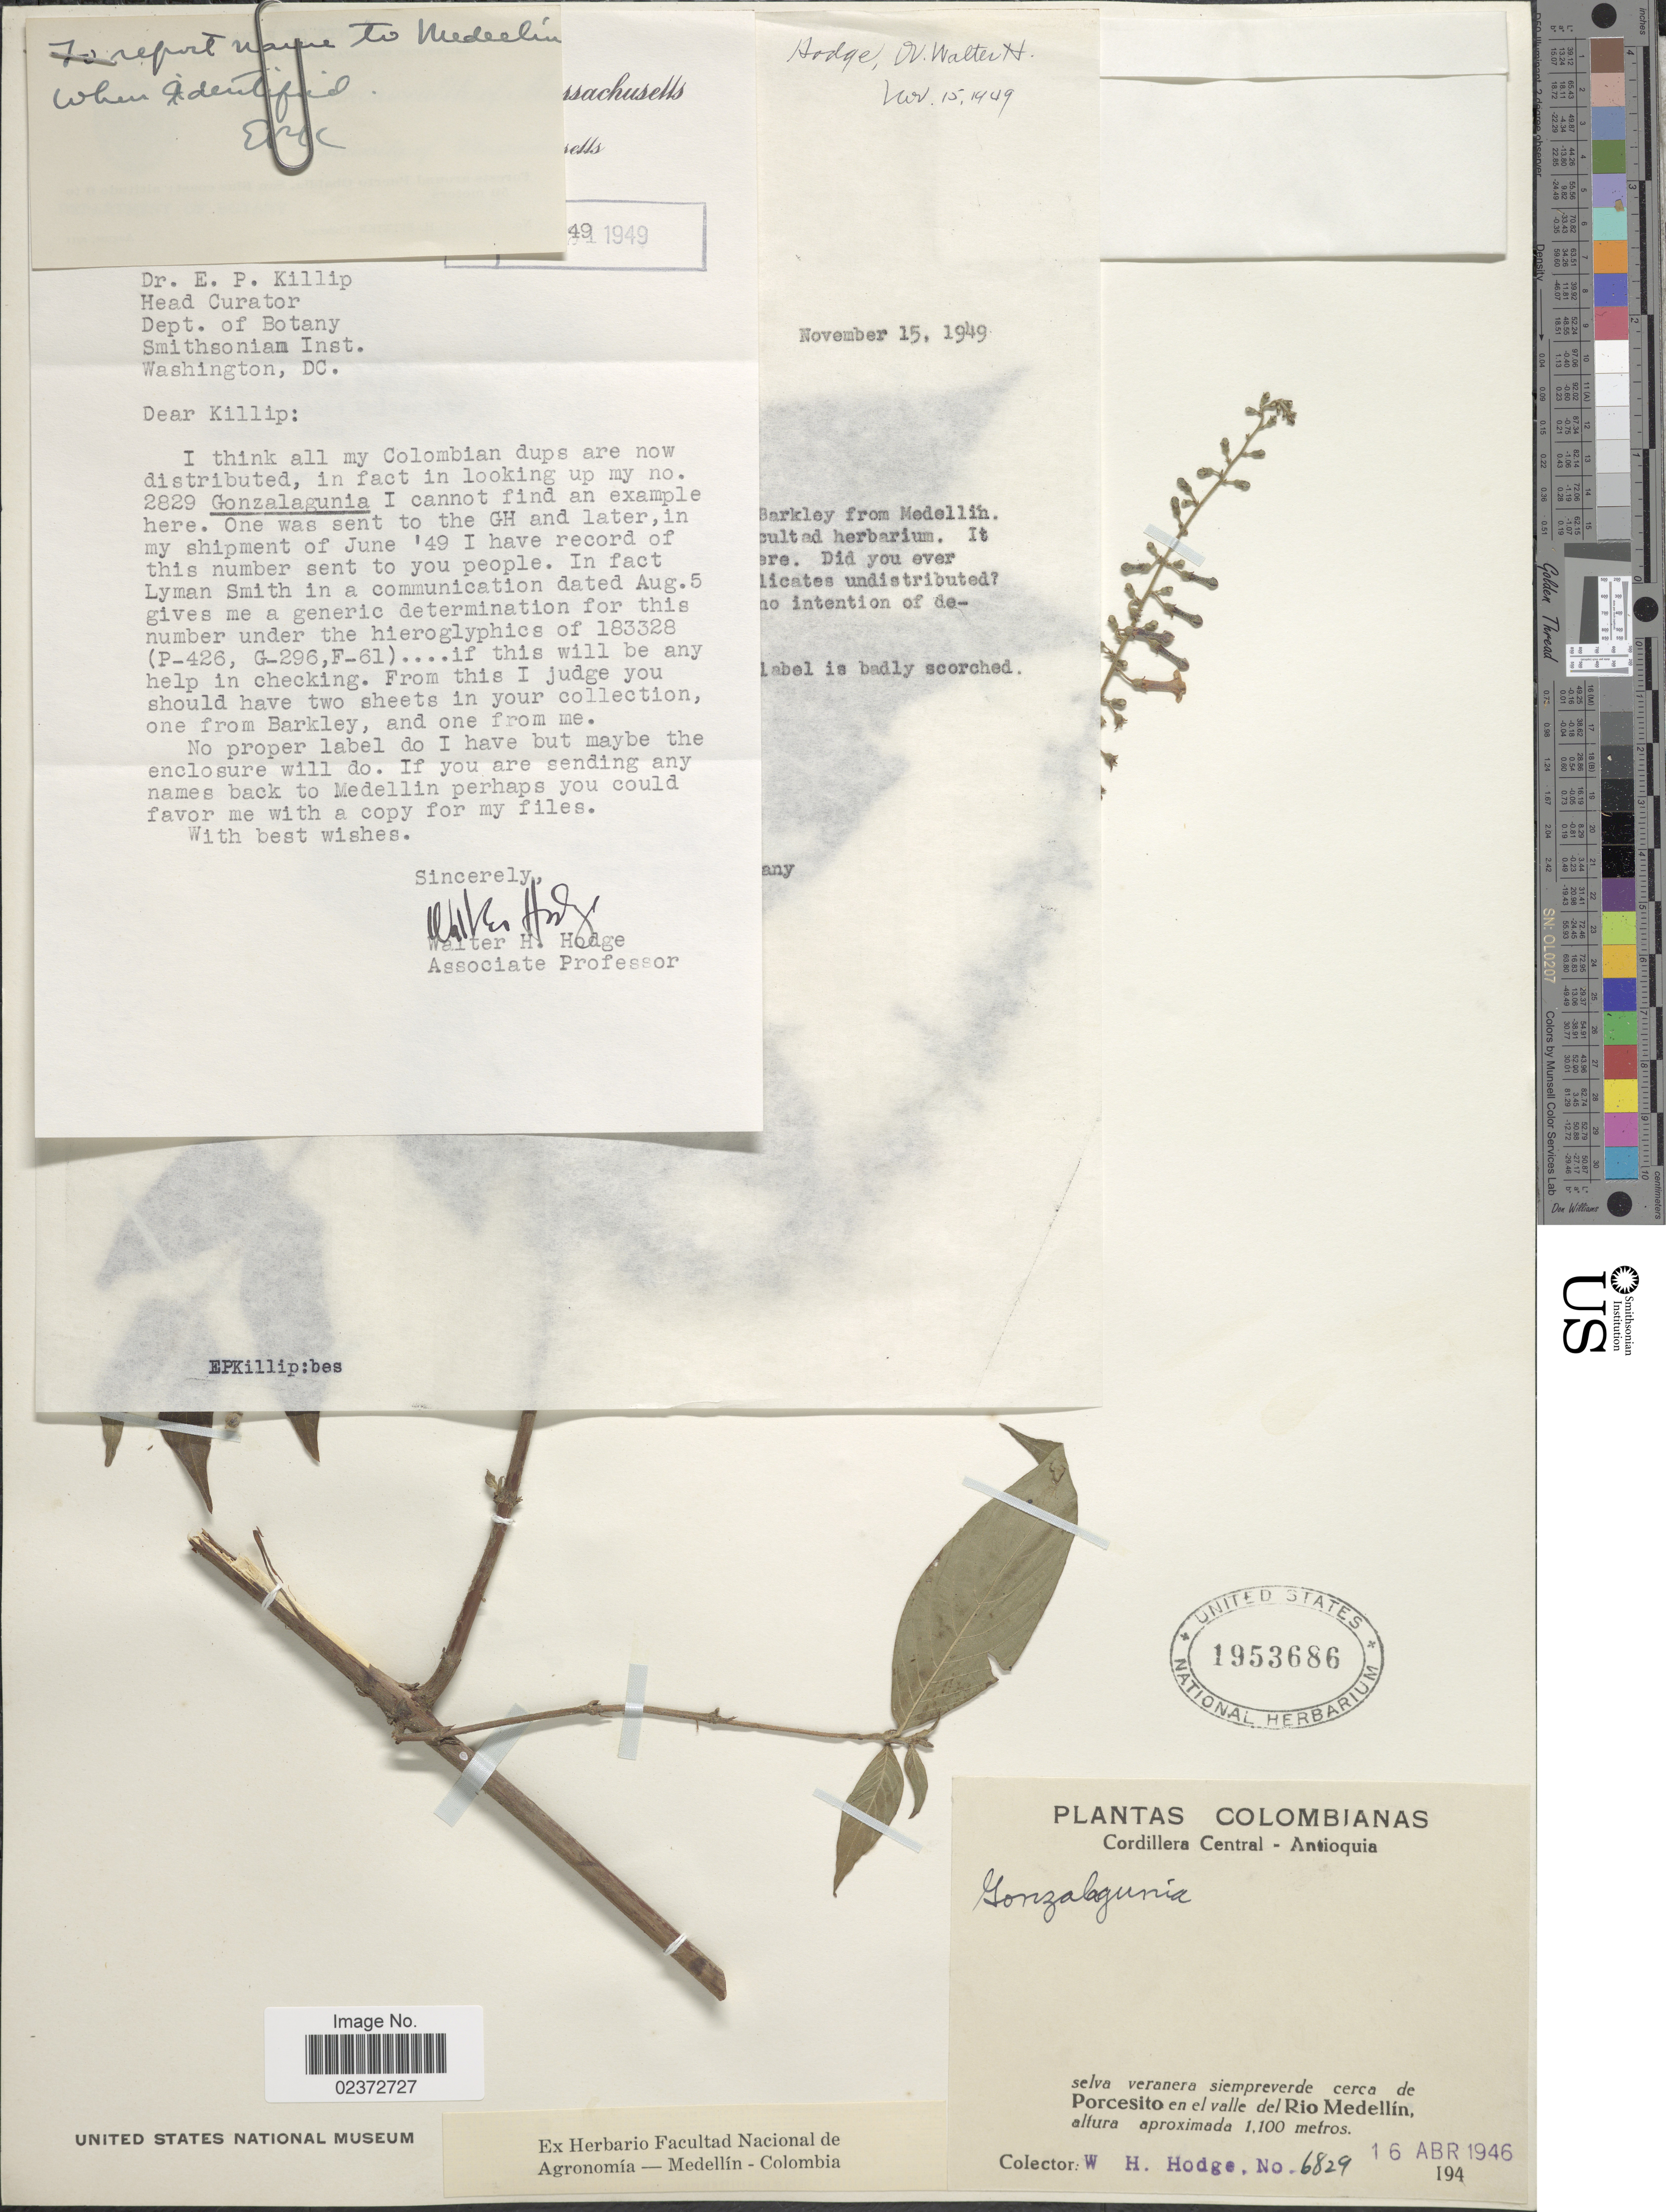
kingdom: Plantae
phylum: Tracheophyta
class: Magnoliopsida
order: Gentianales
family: Rubiaceae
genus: Gonzalagunia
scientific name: Gonzalagunia sp.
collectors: W. Hodge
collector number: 6829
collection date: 1946-04-16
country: Colombia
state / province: Antioquia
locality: Cordillera Central. Selva veranera siempreverde cerca de Porcesito en el valle del Rio Medelin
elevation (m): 1100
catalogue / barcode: US 1953686